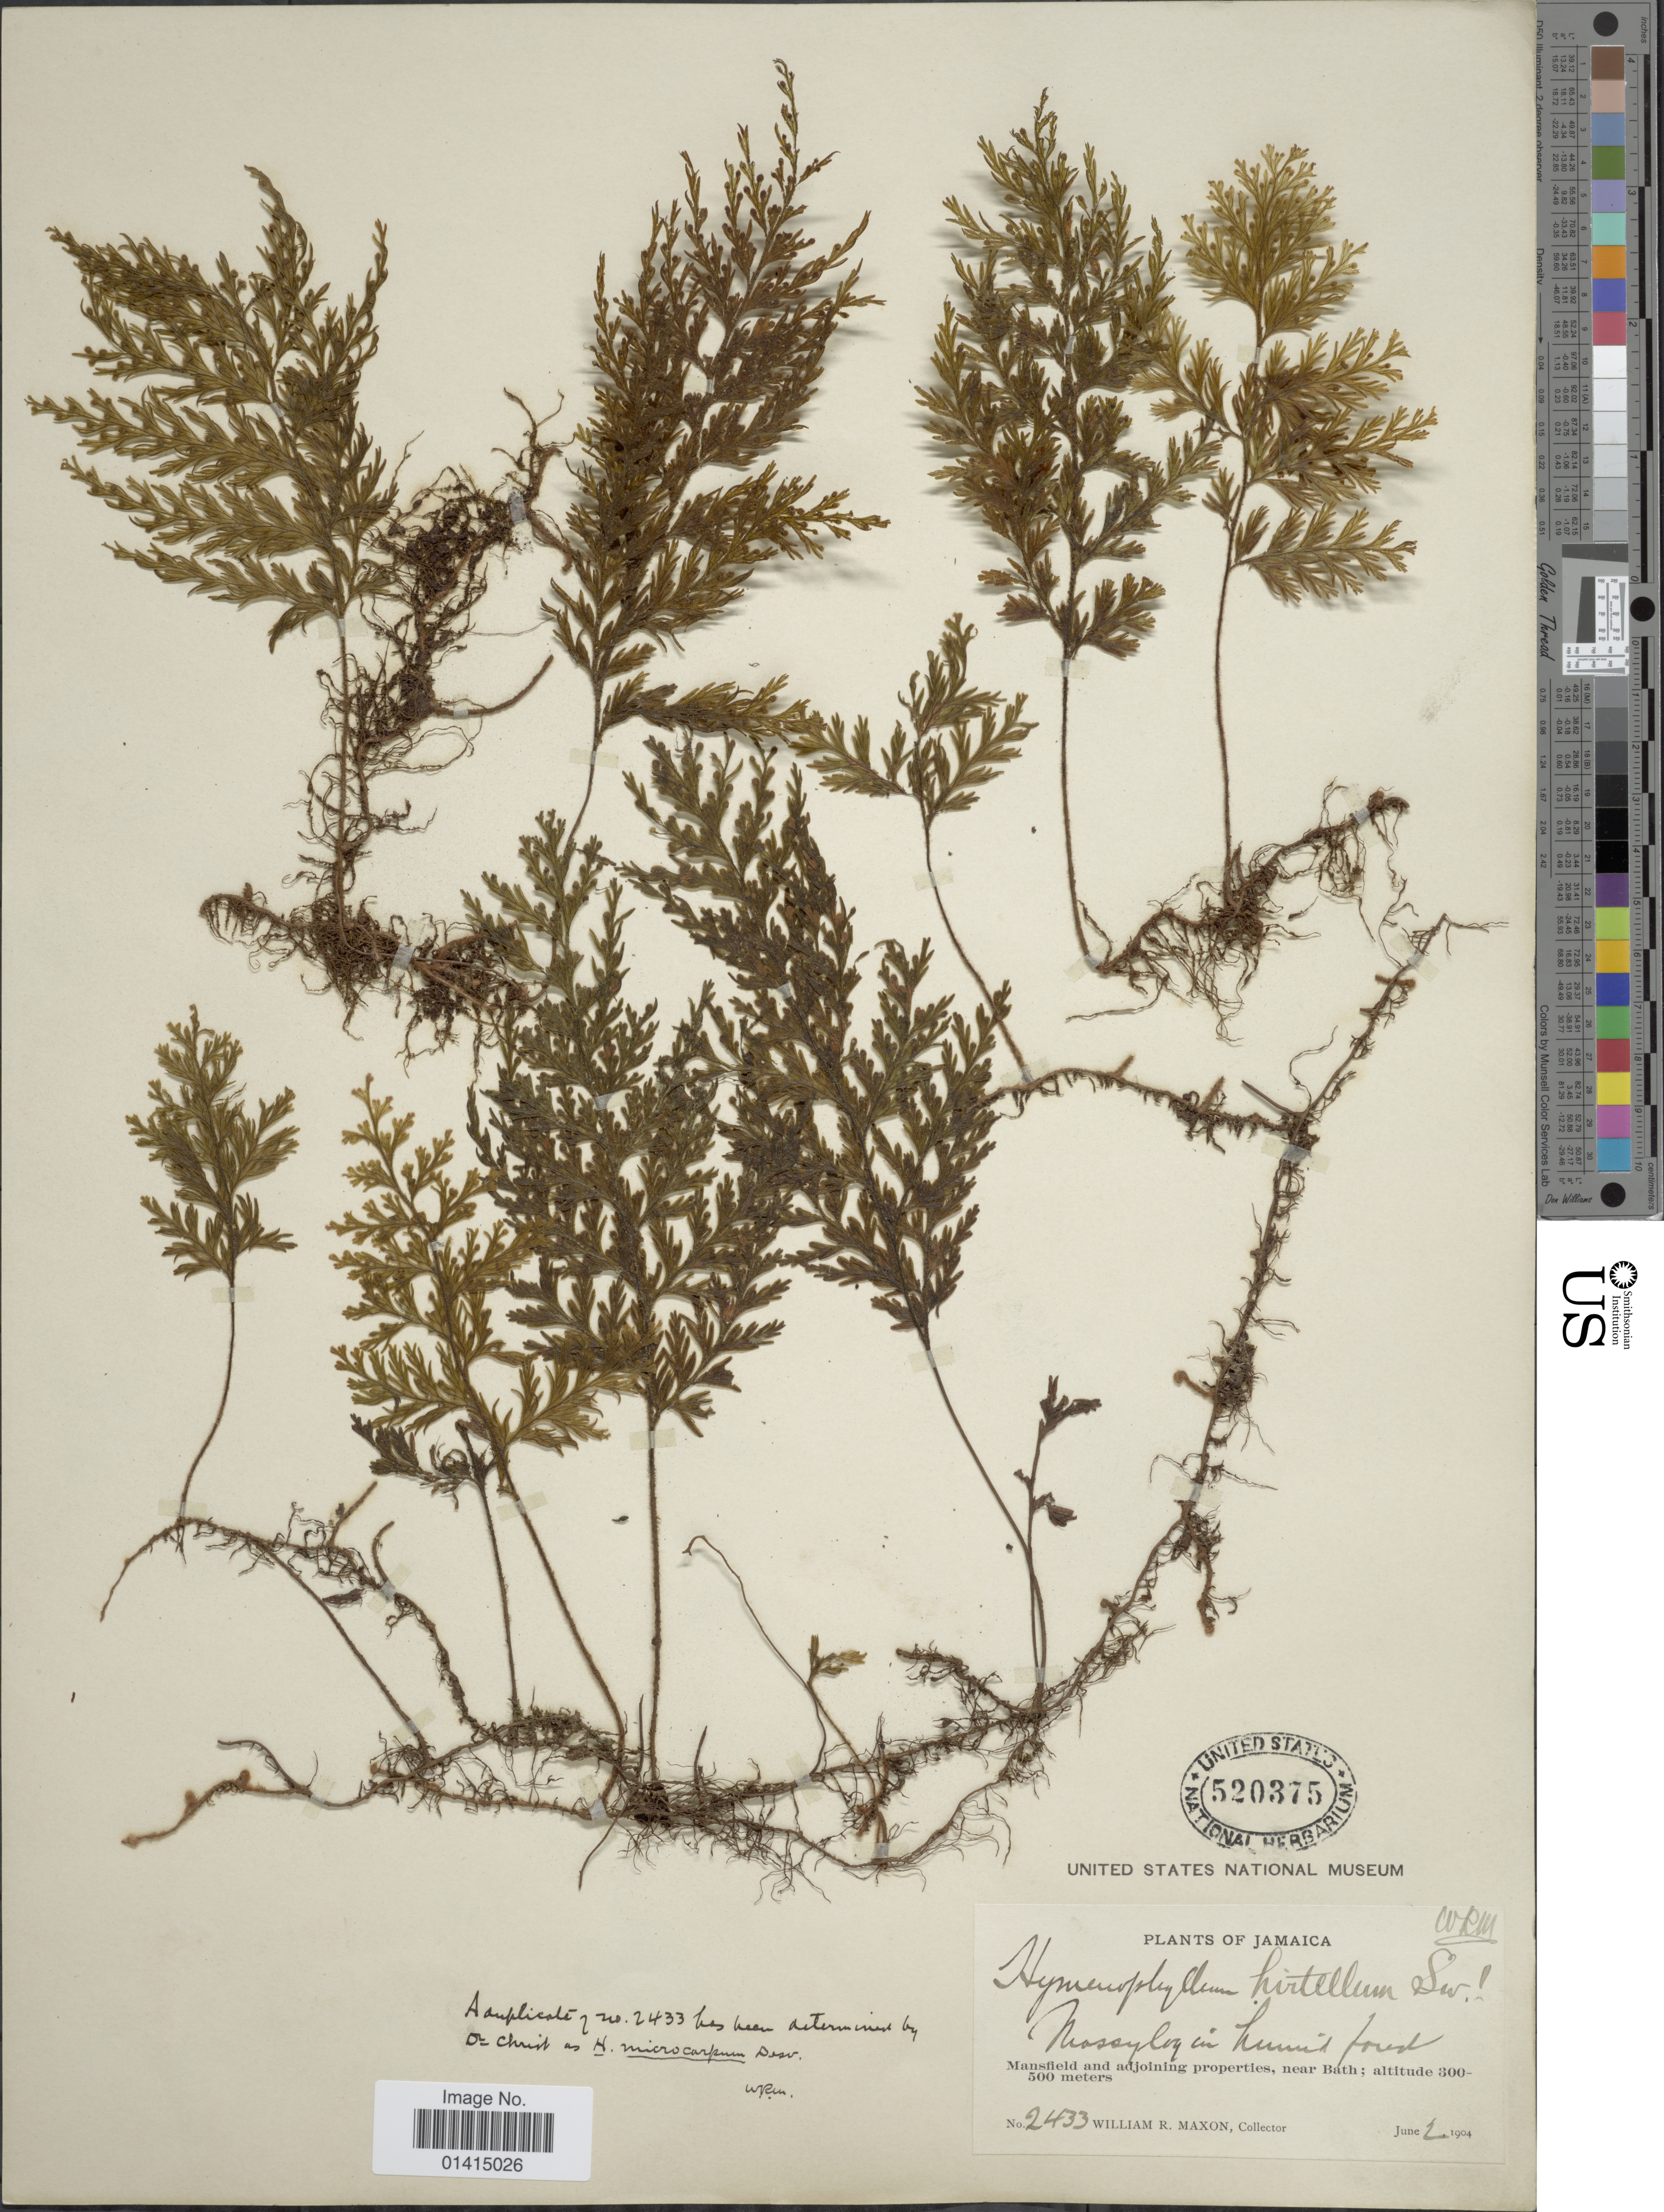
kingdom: Plantae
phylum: Tracheophyta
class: Polypodiopsida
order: Hymenophyllales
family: Hymenophyllaceae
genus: Hymenophyllum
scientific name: Hymenophyllum hirtellum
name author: Sw. in Schrad.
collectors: W. R. Maxon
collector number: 2433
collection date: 1904-06-02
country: Jamaica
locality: Mansfield and adjoining properties, near Bath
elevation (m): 300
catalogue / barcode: US 520375